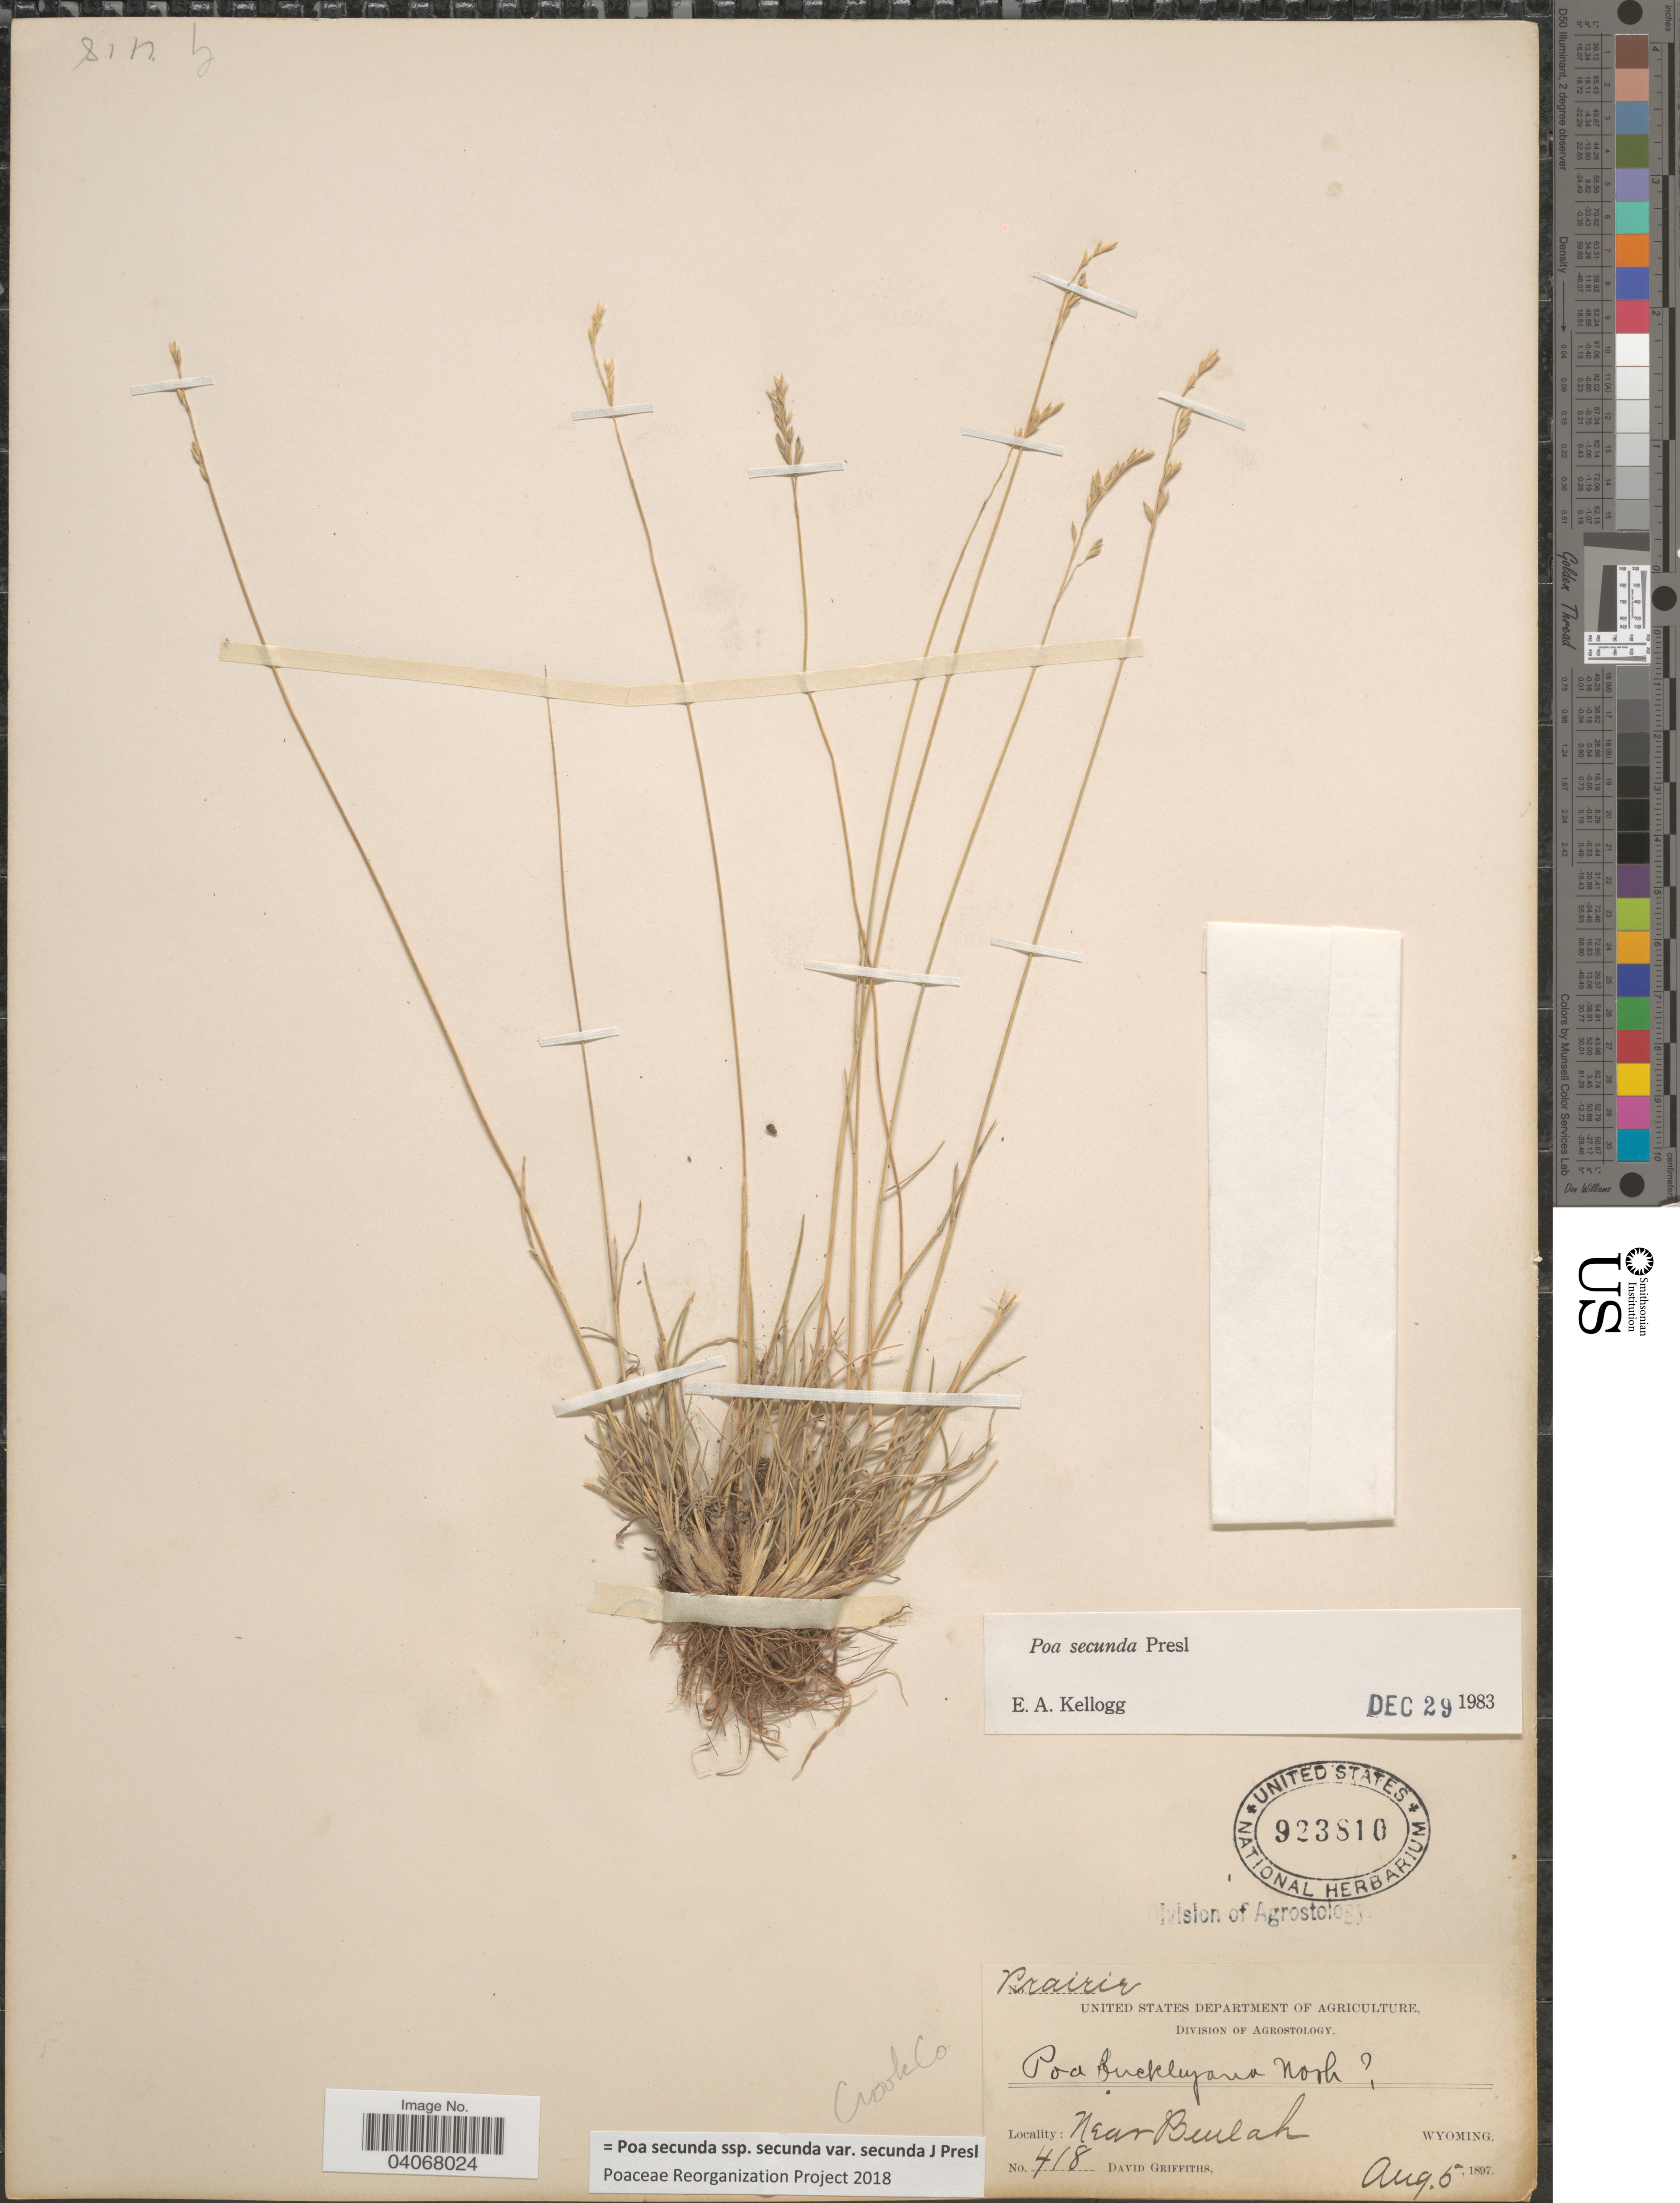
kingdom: Plantae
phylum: Tracheophyta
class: Liliopsida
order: Poales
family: Poaceae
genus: Poa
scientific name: Poa secunda subsp. secunda var. secunda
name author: J. Presl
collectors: D. Griffiths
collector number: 418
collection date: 1897-08-05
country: United States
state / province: Wyoming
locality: Near Beulah. Crook Co.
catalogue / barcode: US 923810